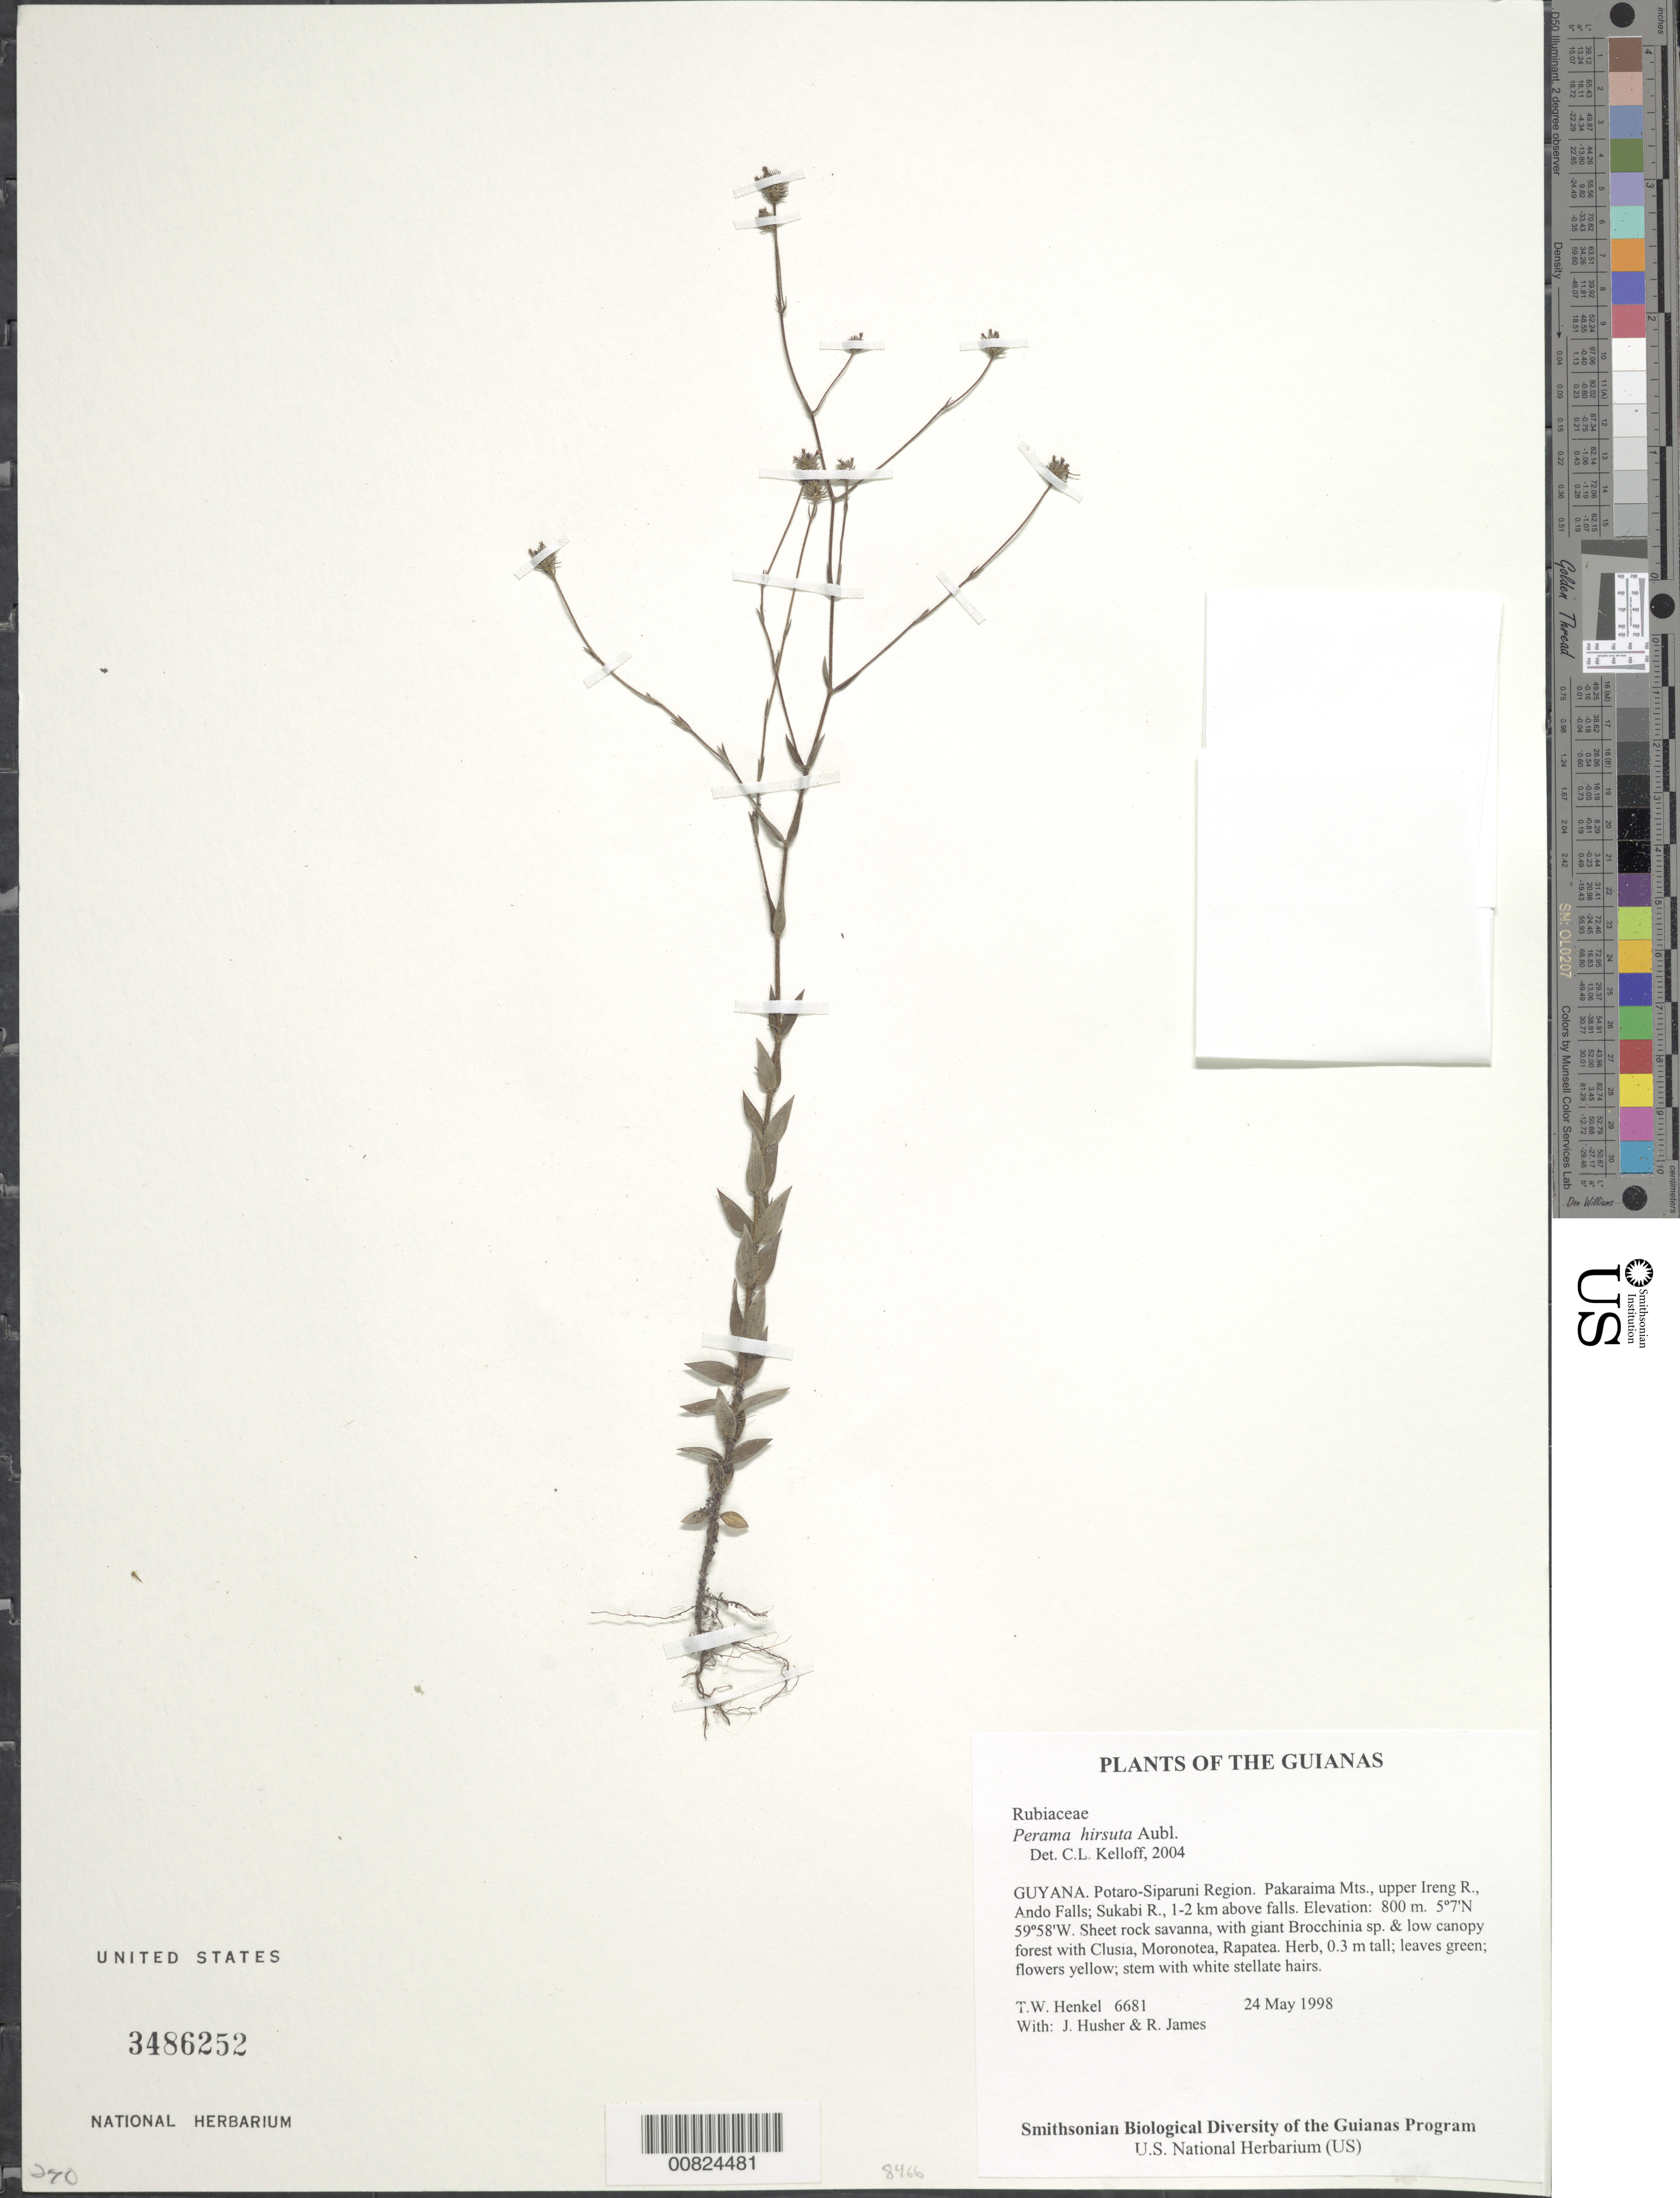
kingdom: Plantae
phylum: Tracheophyta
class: Magnoliopsida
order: Gentianales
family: Rubiaceae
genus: Perama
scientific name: Perama hirsuta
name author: Aubl.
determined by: Kelloff, Carol L., (US), Smithsonian Institution - National Museum of Natural History (UNITED STATES)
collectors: T. Henkel, J. Husher & R. James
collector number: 6681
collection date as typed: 24 May 1998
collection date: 1998-05-24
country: Guyana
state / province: Potaro-Siparuni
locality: Pakaraima Mts., upper Ireng R., Ando Falls; Sukabi R., 1-2 km above falls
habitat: Sheet rock savanna, with giant Brocchinia sp. & low canopy forest with Clusia, Moronotea, Rapatea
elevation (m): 800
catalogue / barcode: US 3486252